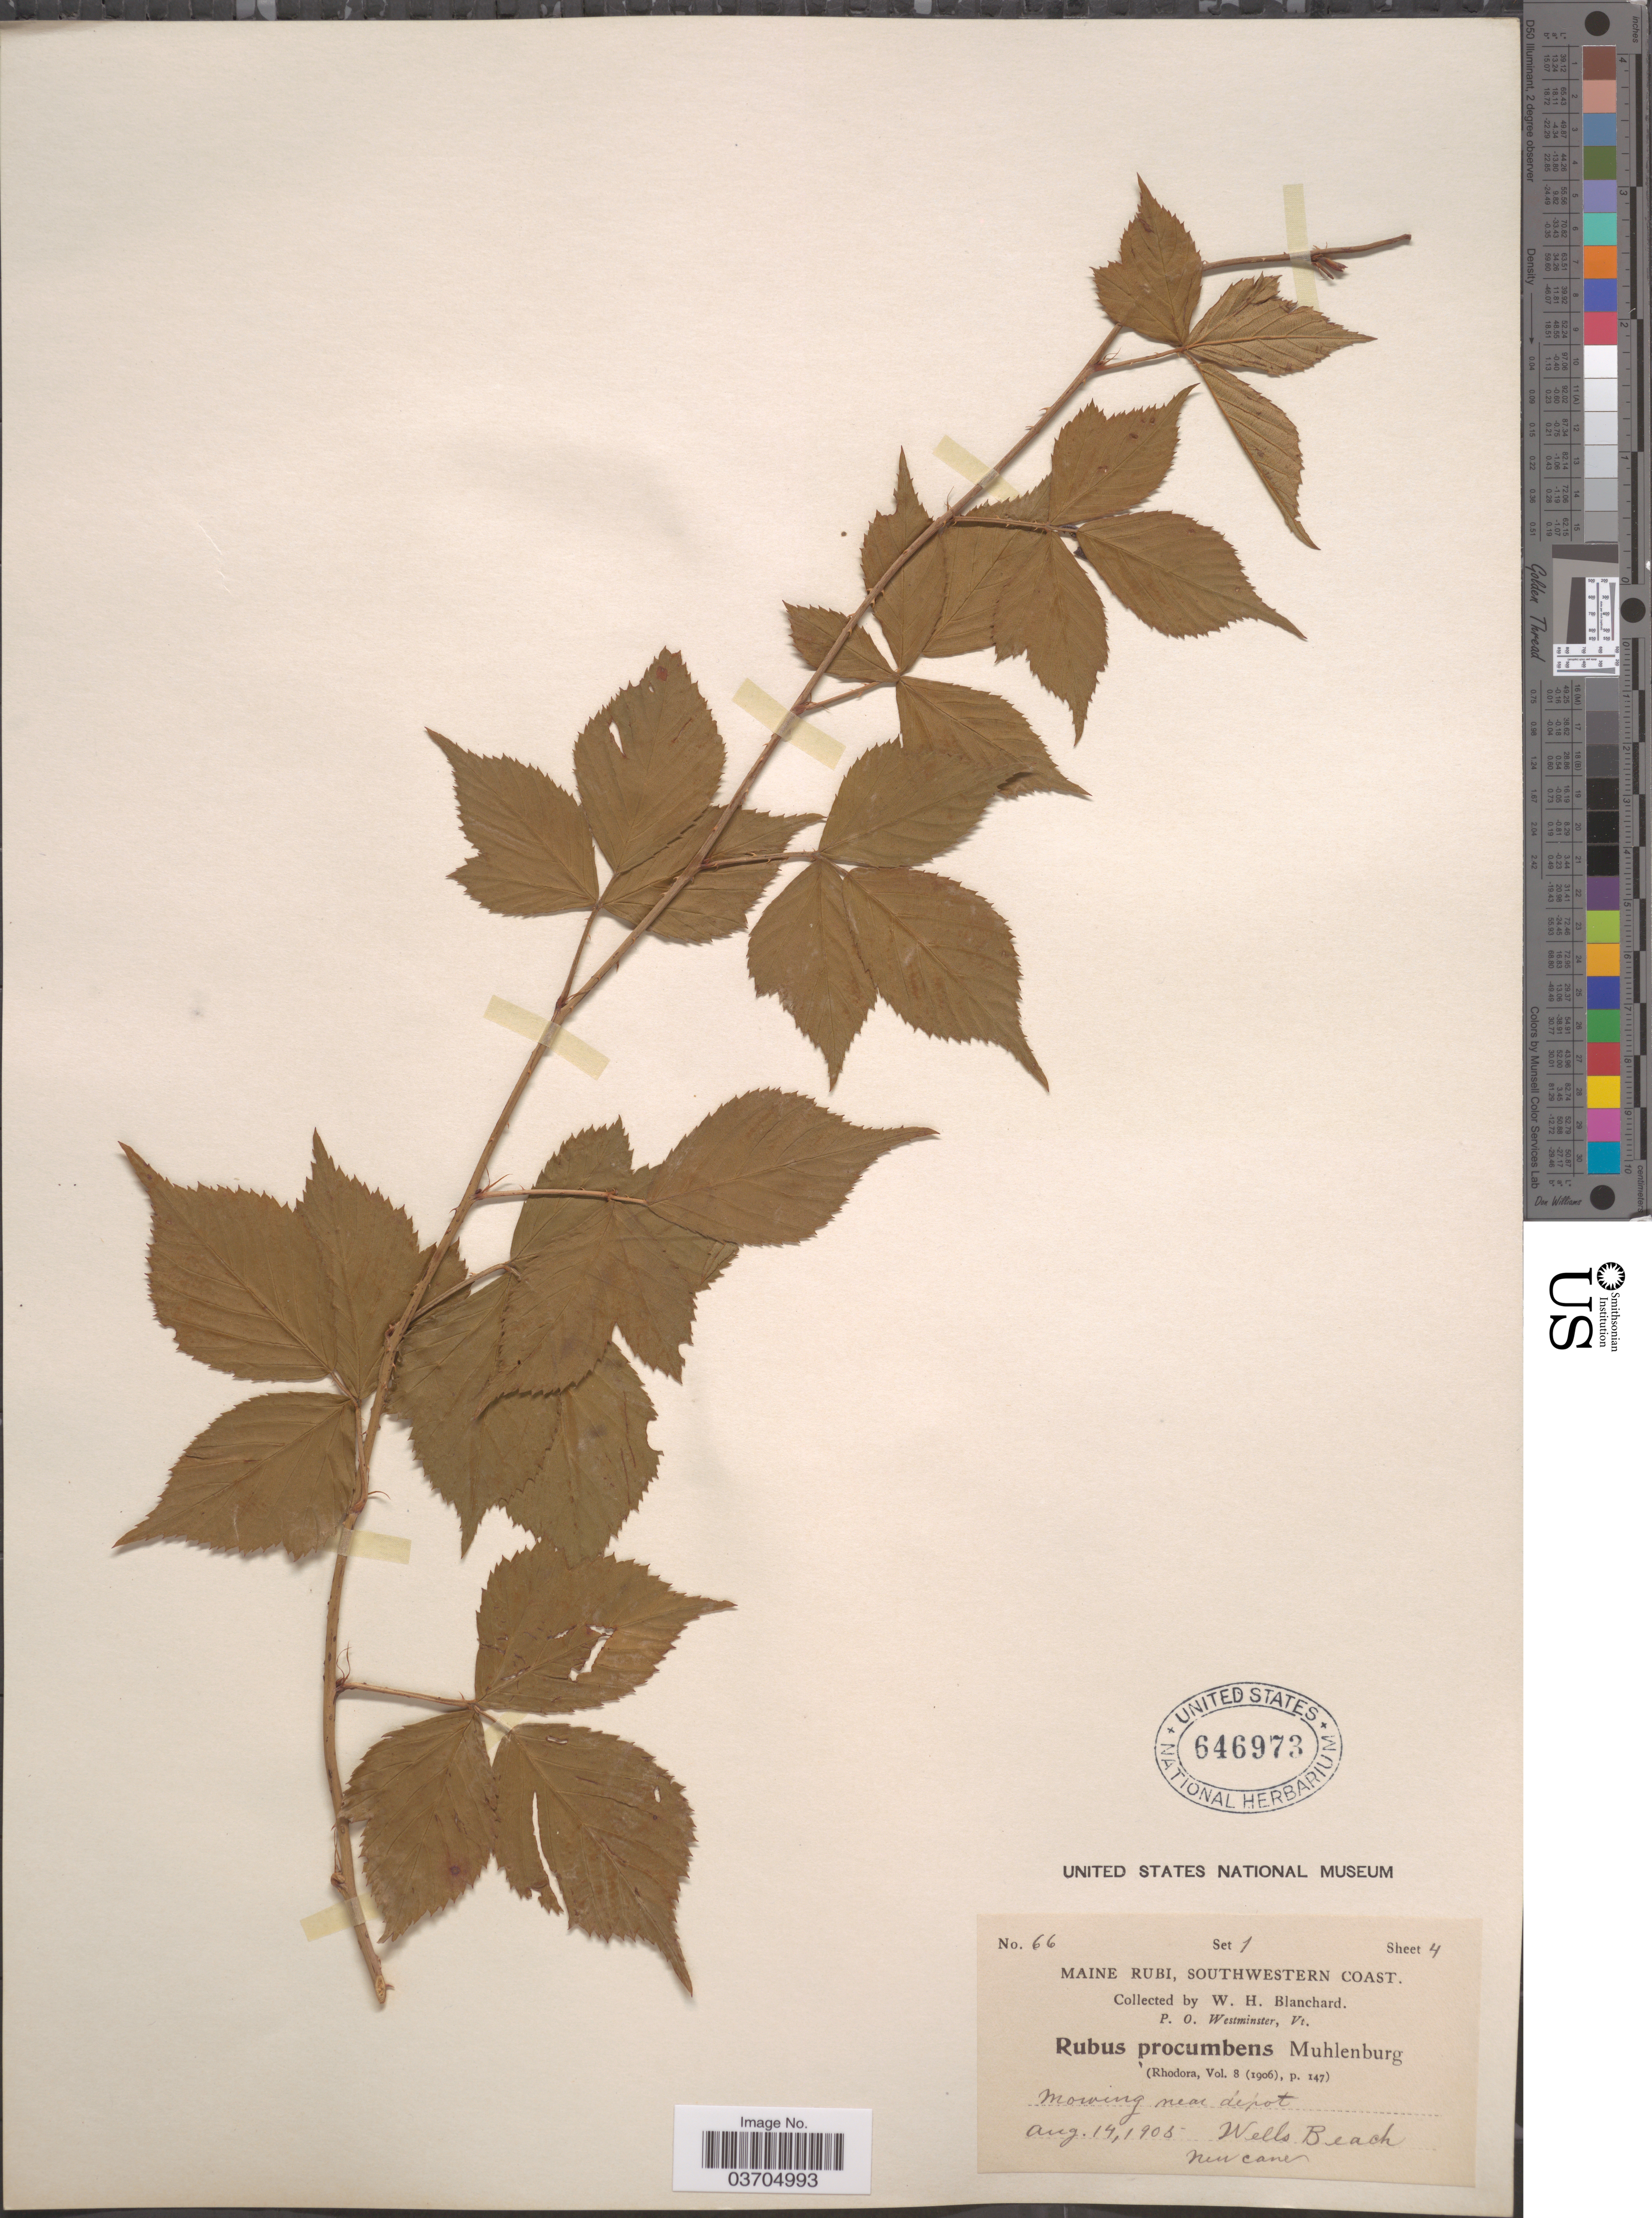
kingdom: Plantae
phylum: Tracheophyta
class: Magnoliopsida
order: Rosales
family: Rosaceae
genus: Rubus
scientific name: Rubus procumbens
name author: Muhl.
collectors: W. H. Blanchard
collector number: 66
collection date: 1905-08-14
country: United States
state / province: Maine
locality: Southwestern Coast. Mowing near depot. Wells Beach.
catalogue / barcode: US 646973